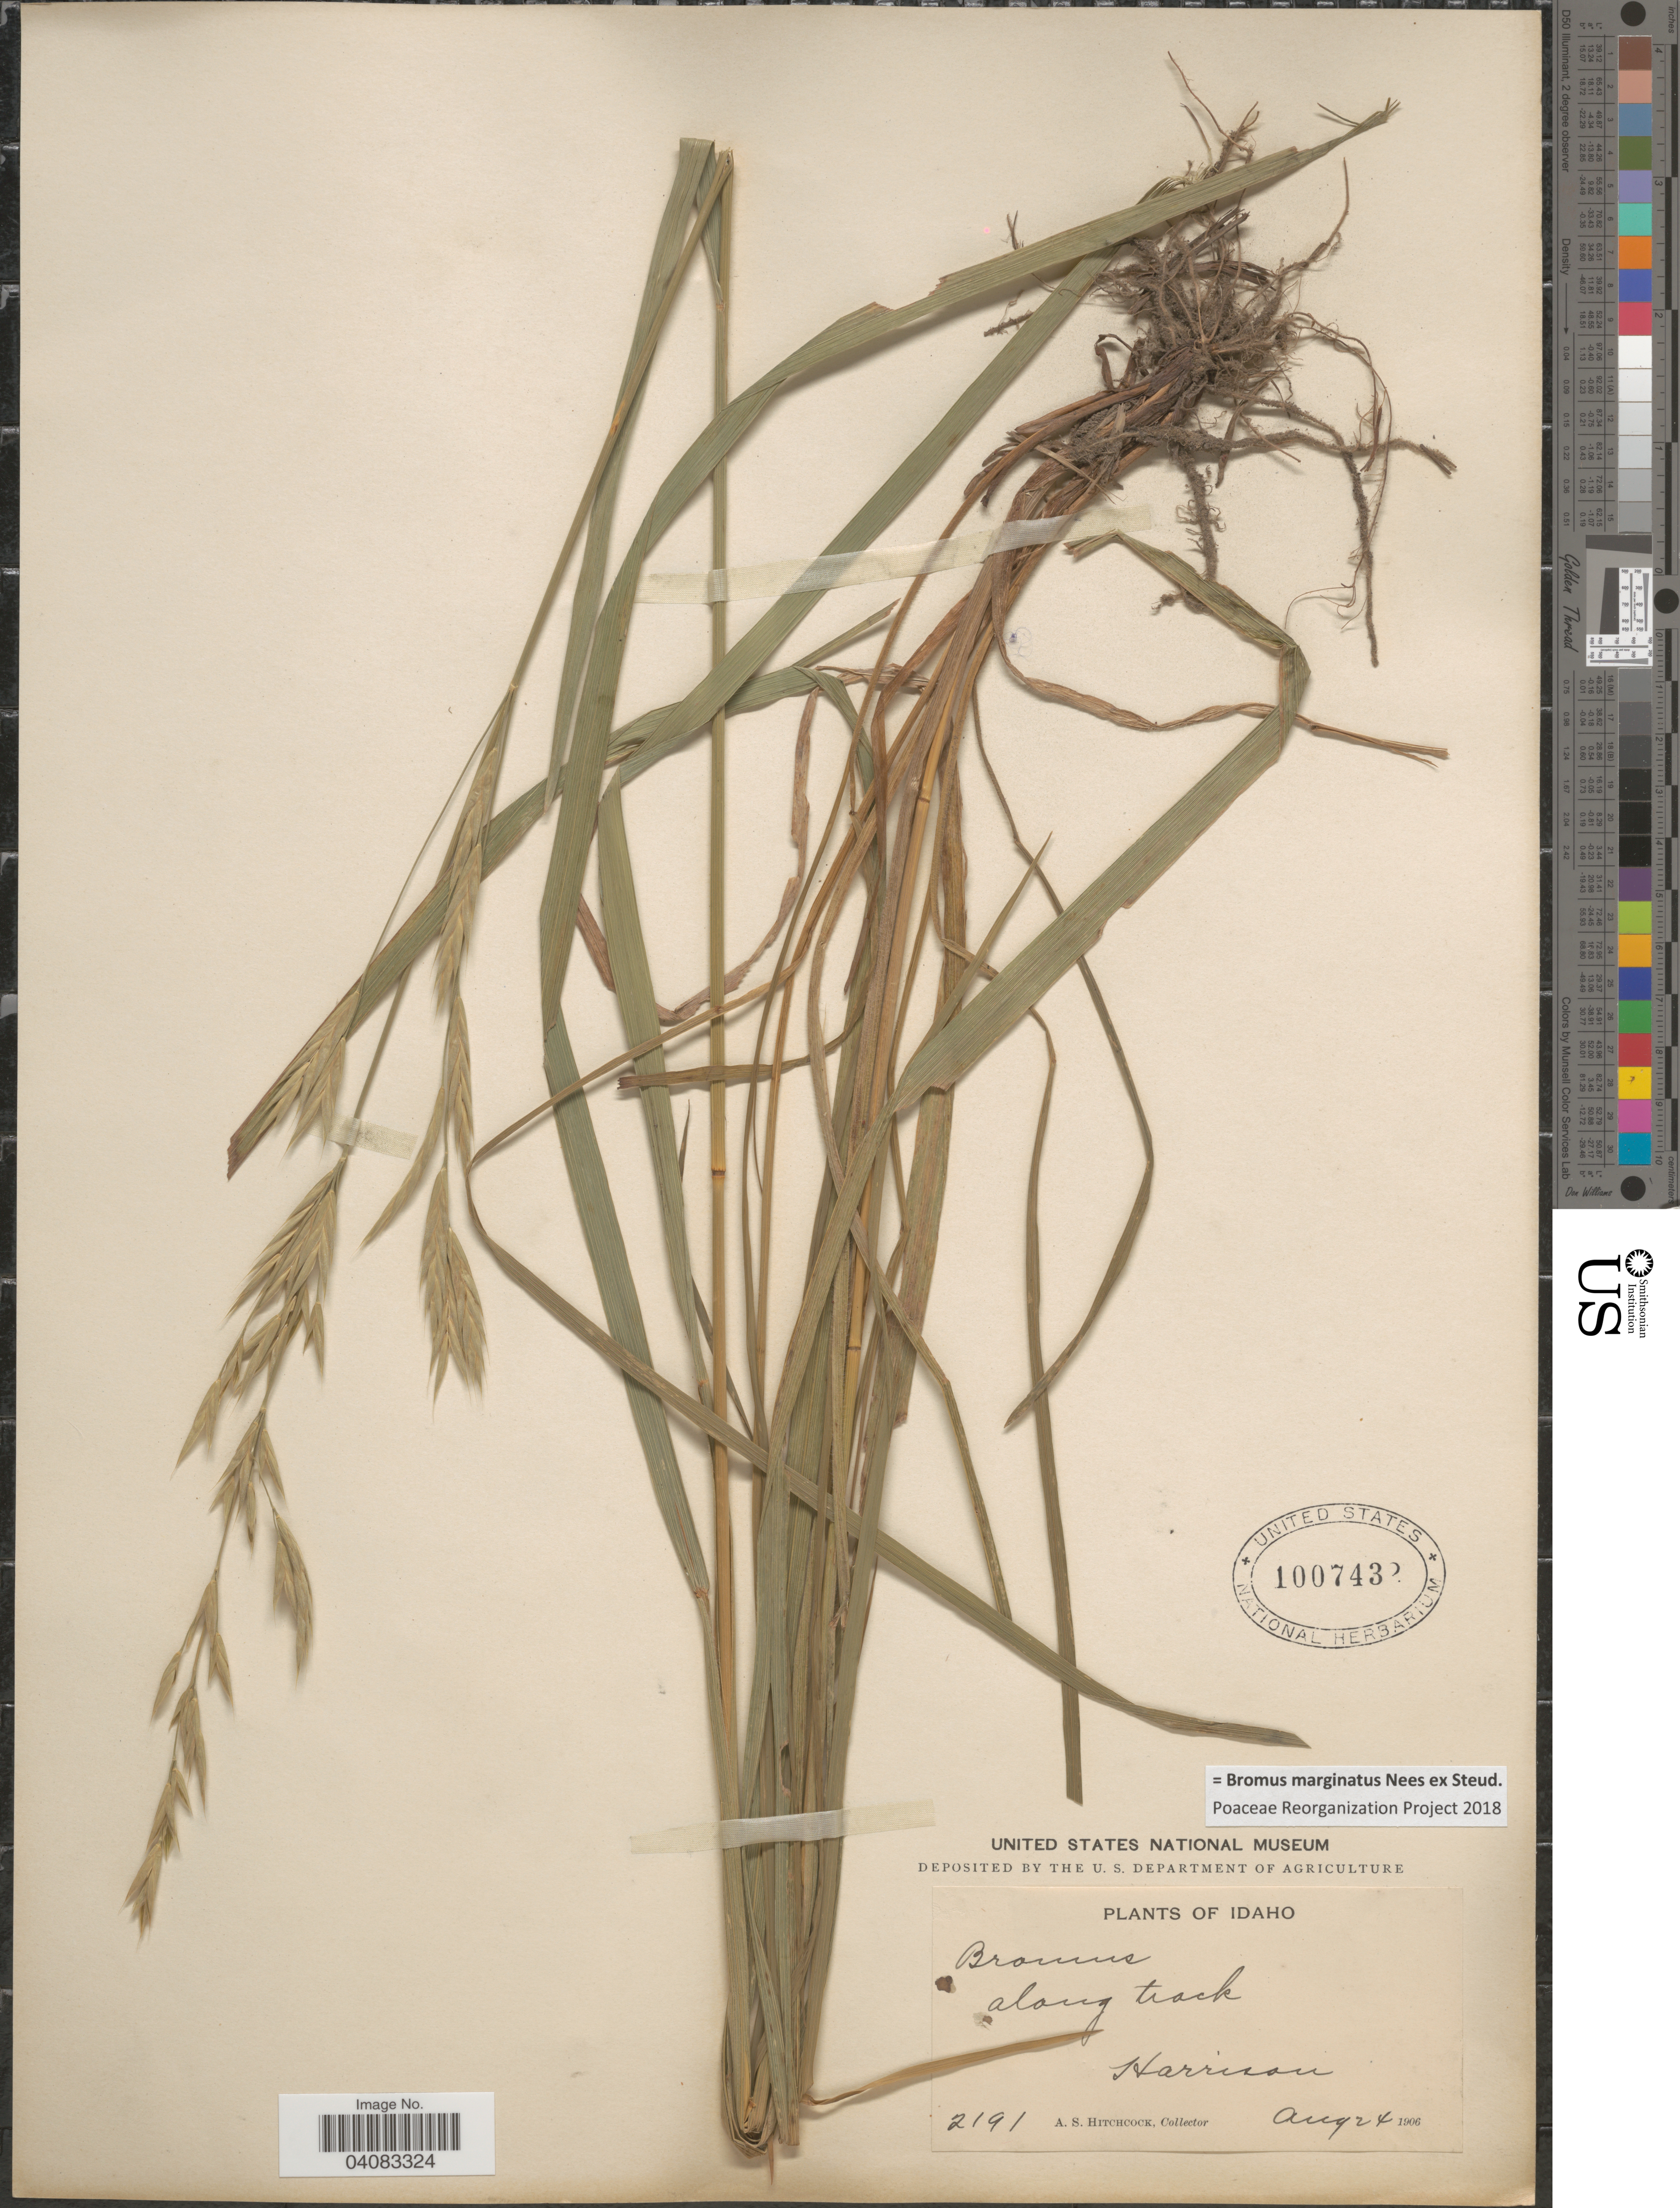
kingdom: Plantae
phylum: Tracheophyta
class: Liliopsida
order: Poales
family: Poaceae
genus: Bromus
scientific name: Bromus marginatus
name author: Nees ex Steud.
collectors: A. S. Hitchcock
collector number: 2191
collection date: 1906-08-24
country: United States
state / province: Idaho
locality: Along track. Harrison.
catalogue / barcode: US 1007432